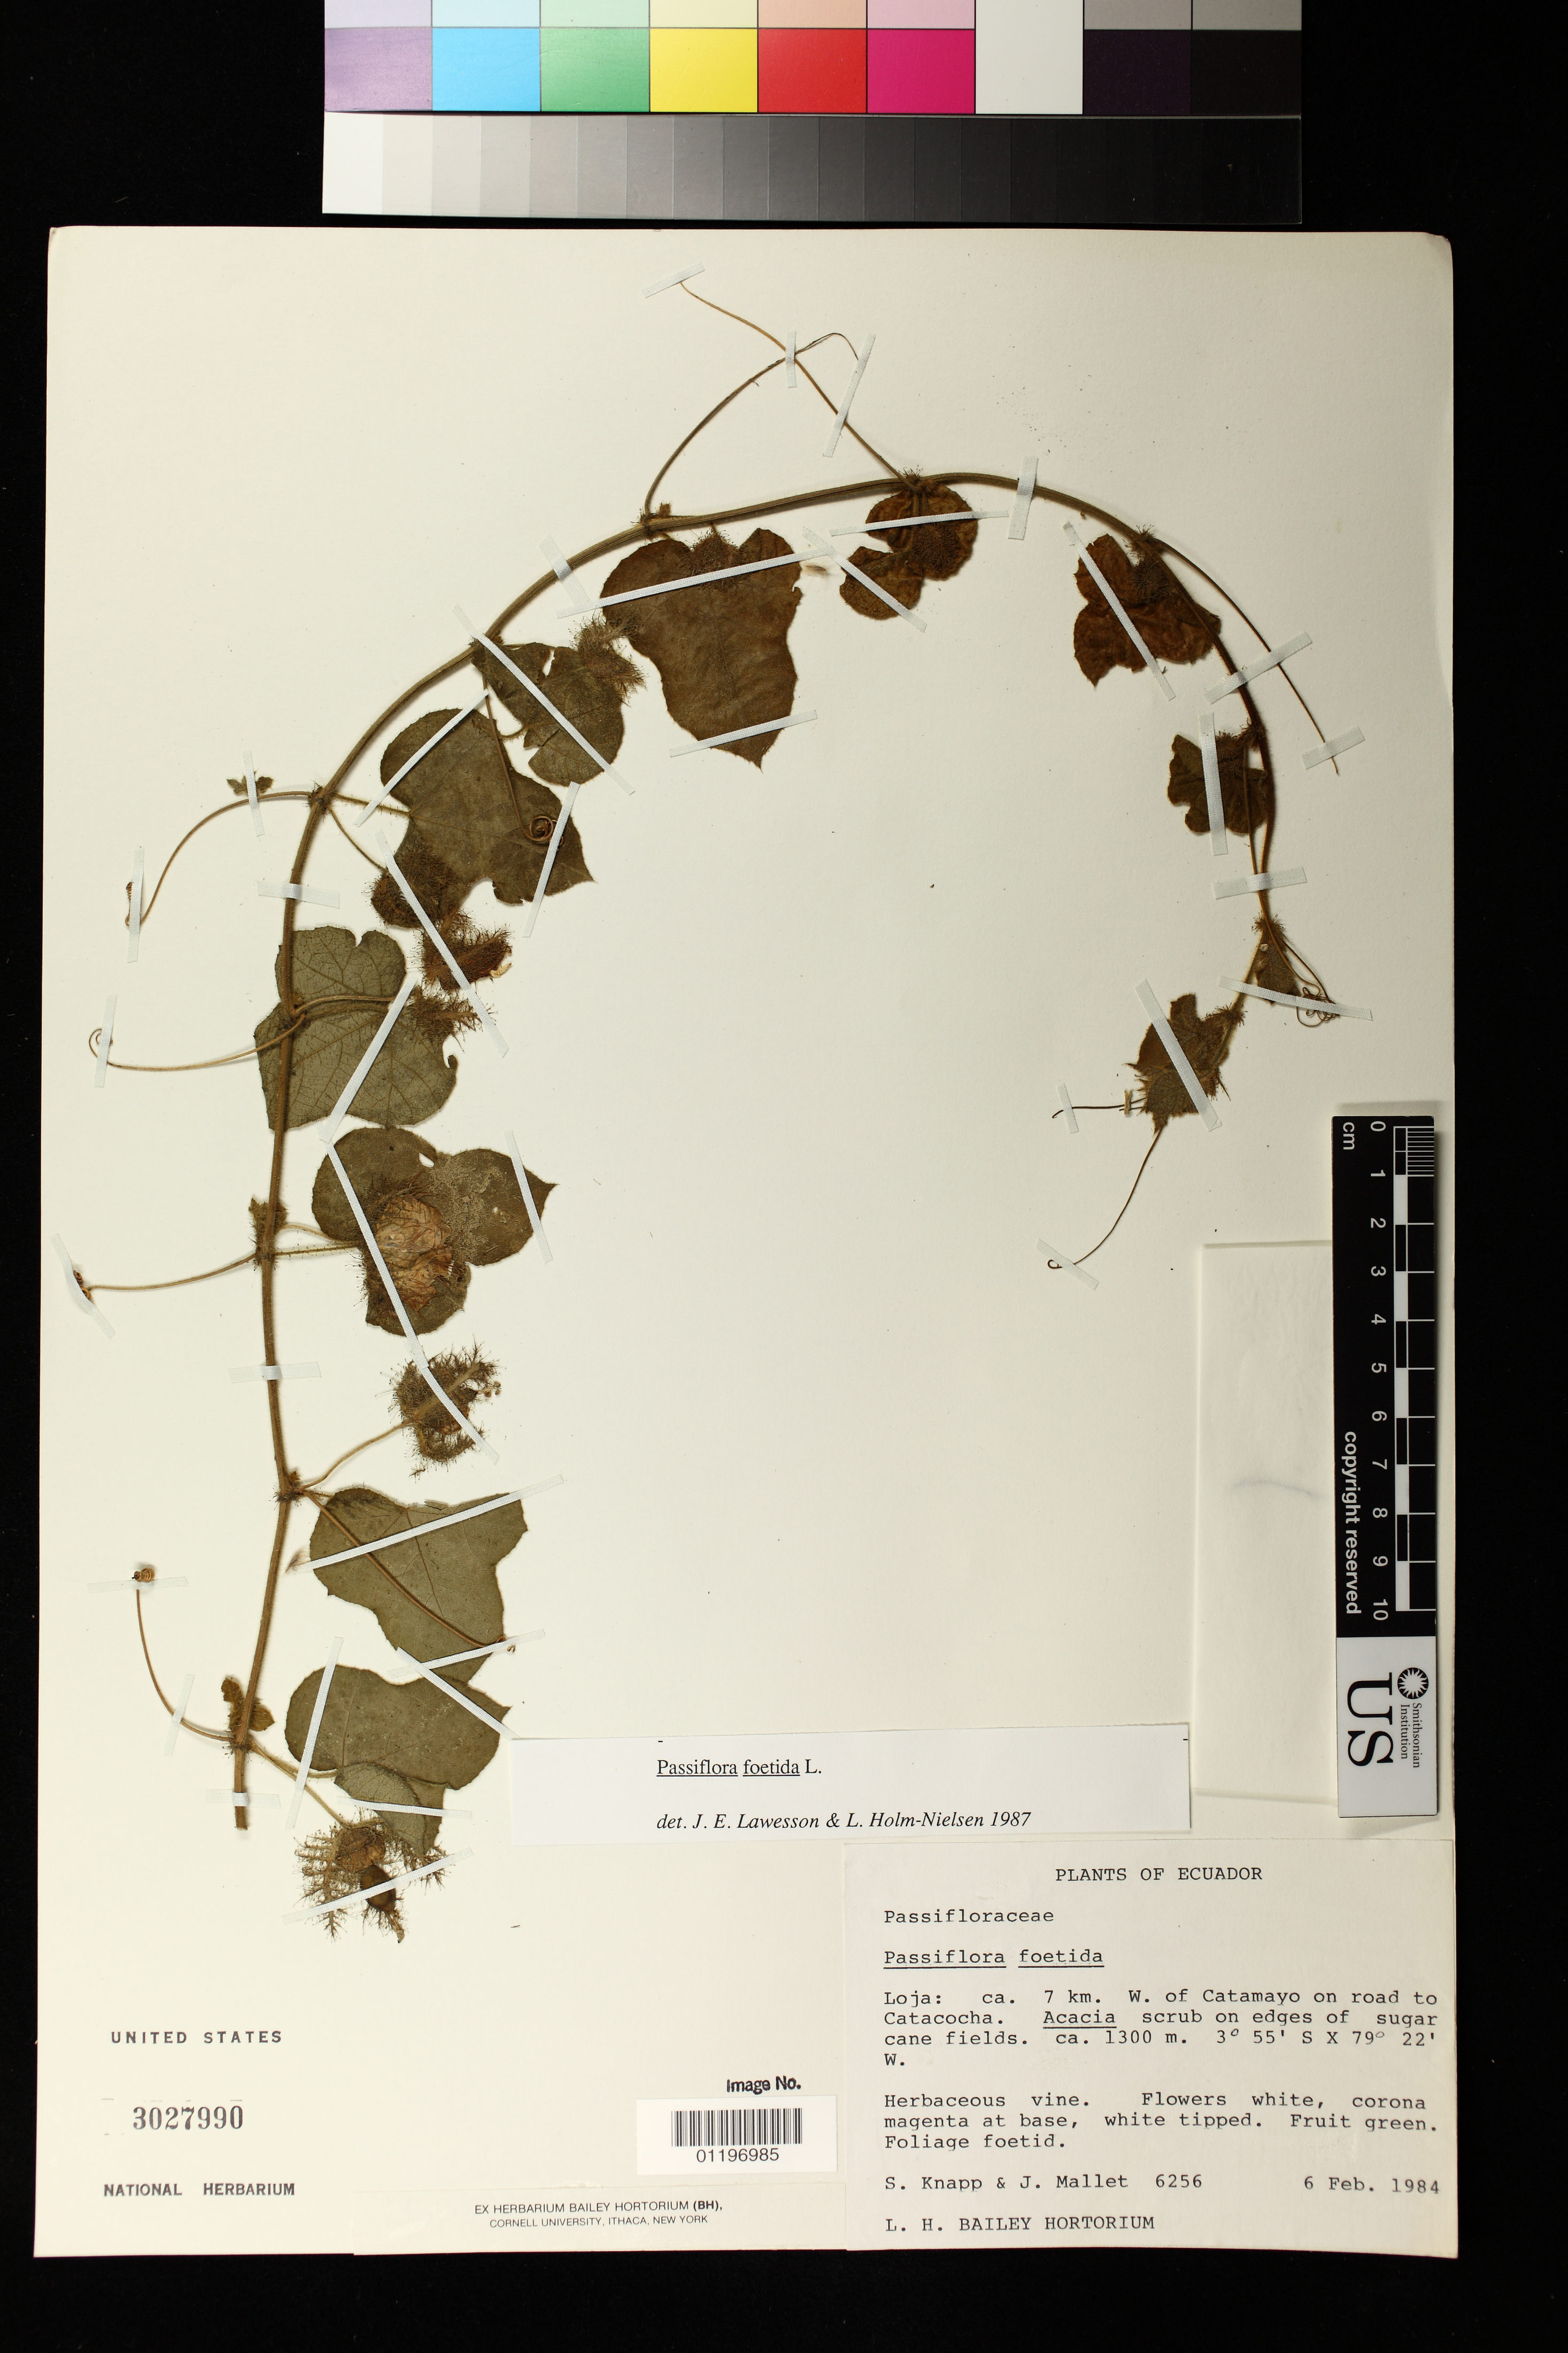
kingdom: Plantae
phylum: Tracheophyta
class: Magnoliopsida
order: Malpighiales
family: Passifloraceae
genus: Passiflora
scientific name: Passiflora foetida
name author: L.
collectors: S. Knapp & J. Mallett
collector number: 6256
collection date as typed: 02 Jun 1984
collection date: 1984-06-02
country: Ecuador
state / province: Loja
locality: ca. 7 km. W. of Catamayo on road to Catacocha.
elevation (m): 1300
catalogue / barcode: US 3027990